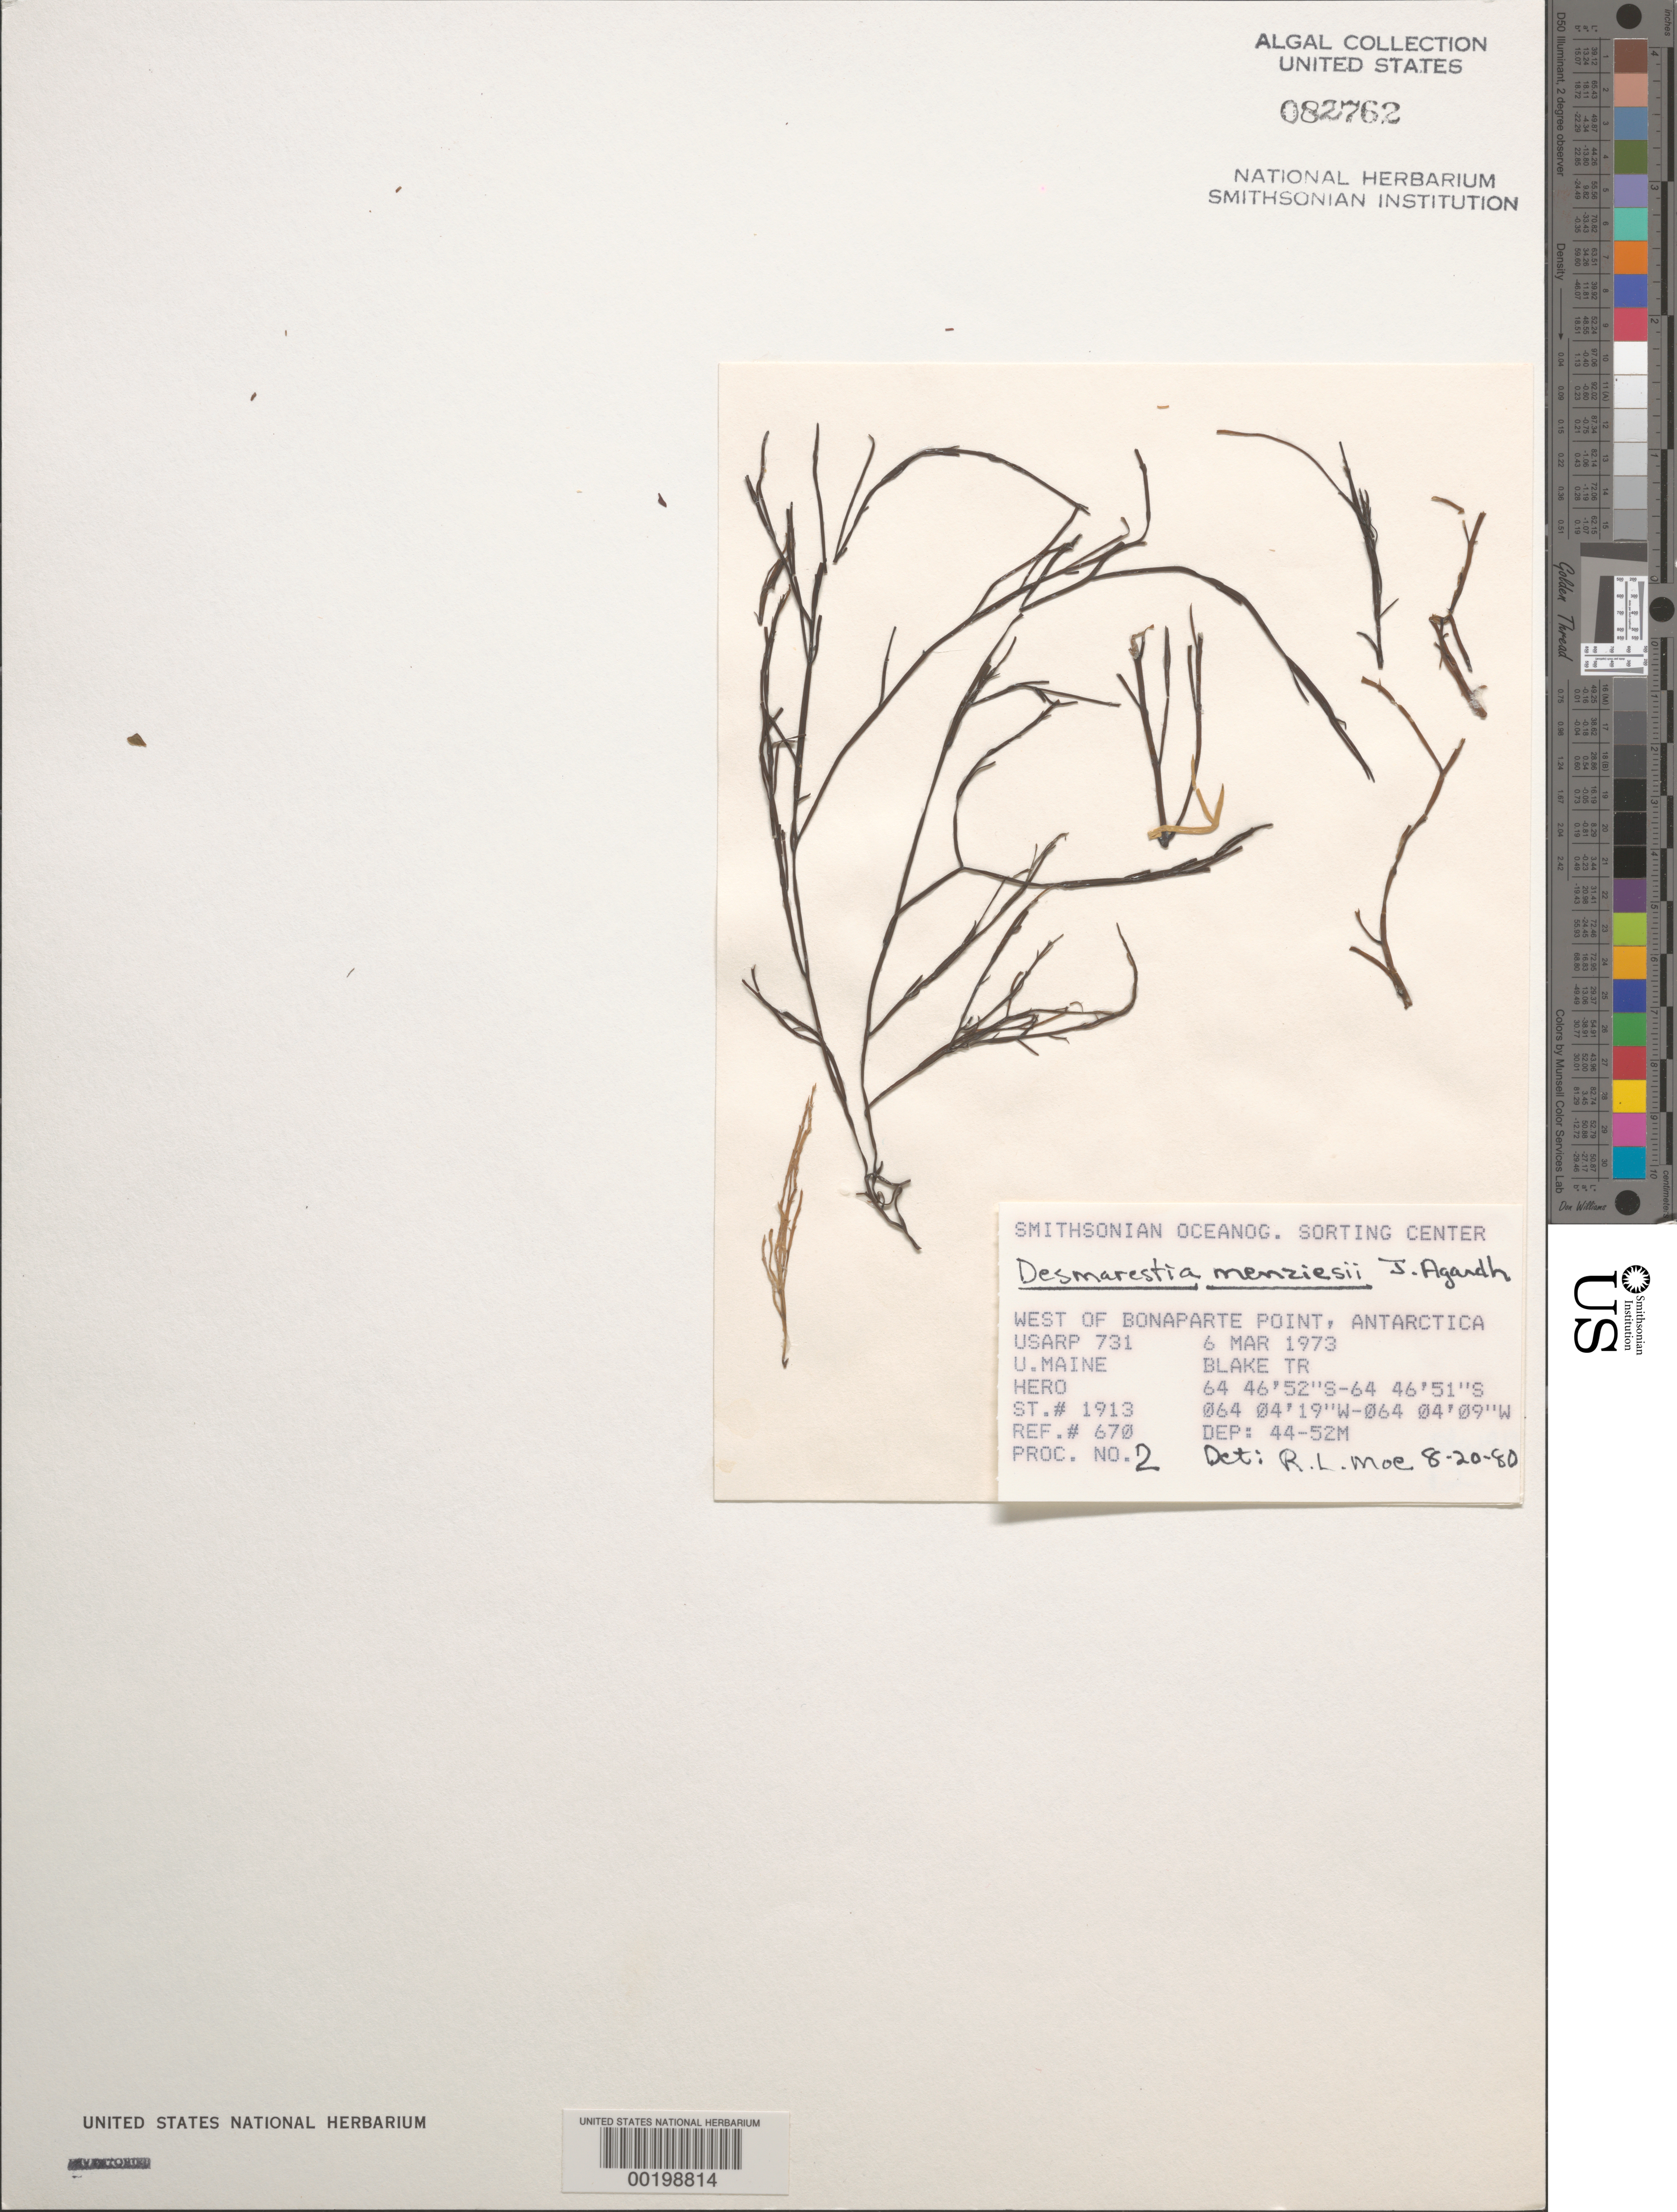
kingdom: Chromista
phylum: Ochrophyta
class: Phaeophyceae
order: Desmarestiales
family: Desmarestiaceae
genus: Desmarestia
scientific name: Desmarestia menziesii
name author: J. Agardh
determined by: Moe, R. L.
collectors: University of Maine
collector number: Station 1913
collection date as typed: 06 Mar 1973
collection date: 1973-03-06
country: Antarctica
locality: Antarctic Peninsula, west of Bonaparte Point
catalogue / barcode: US 82762